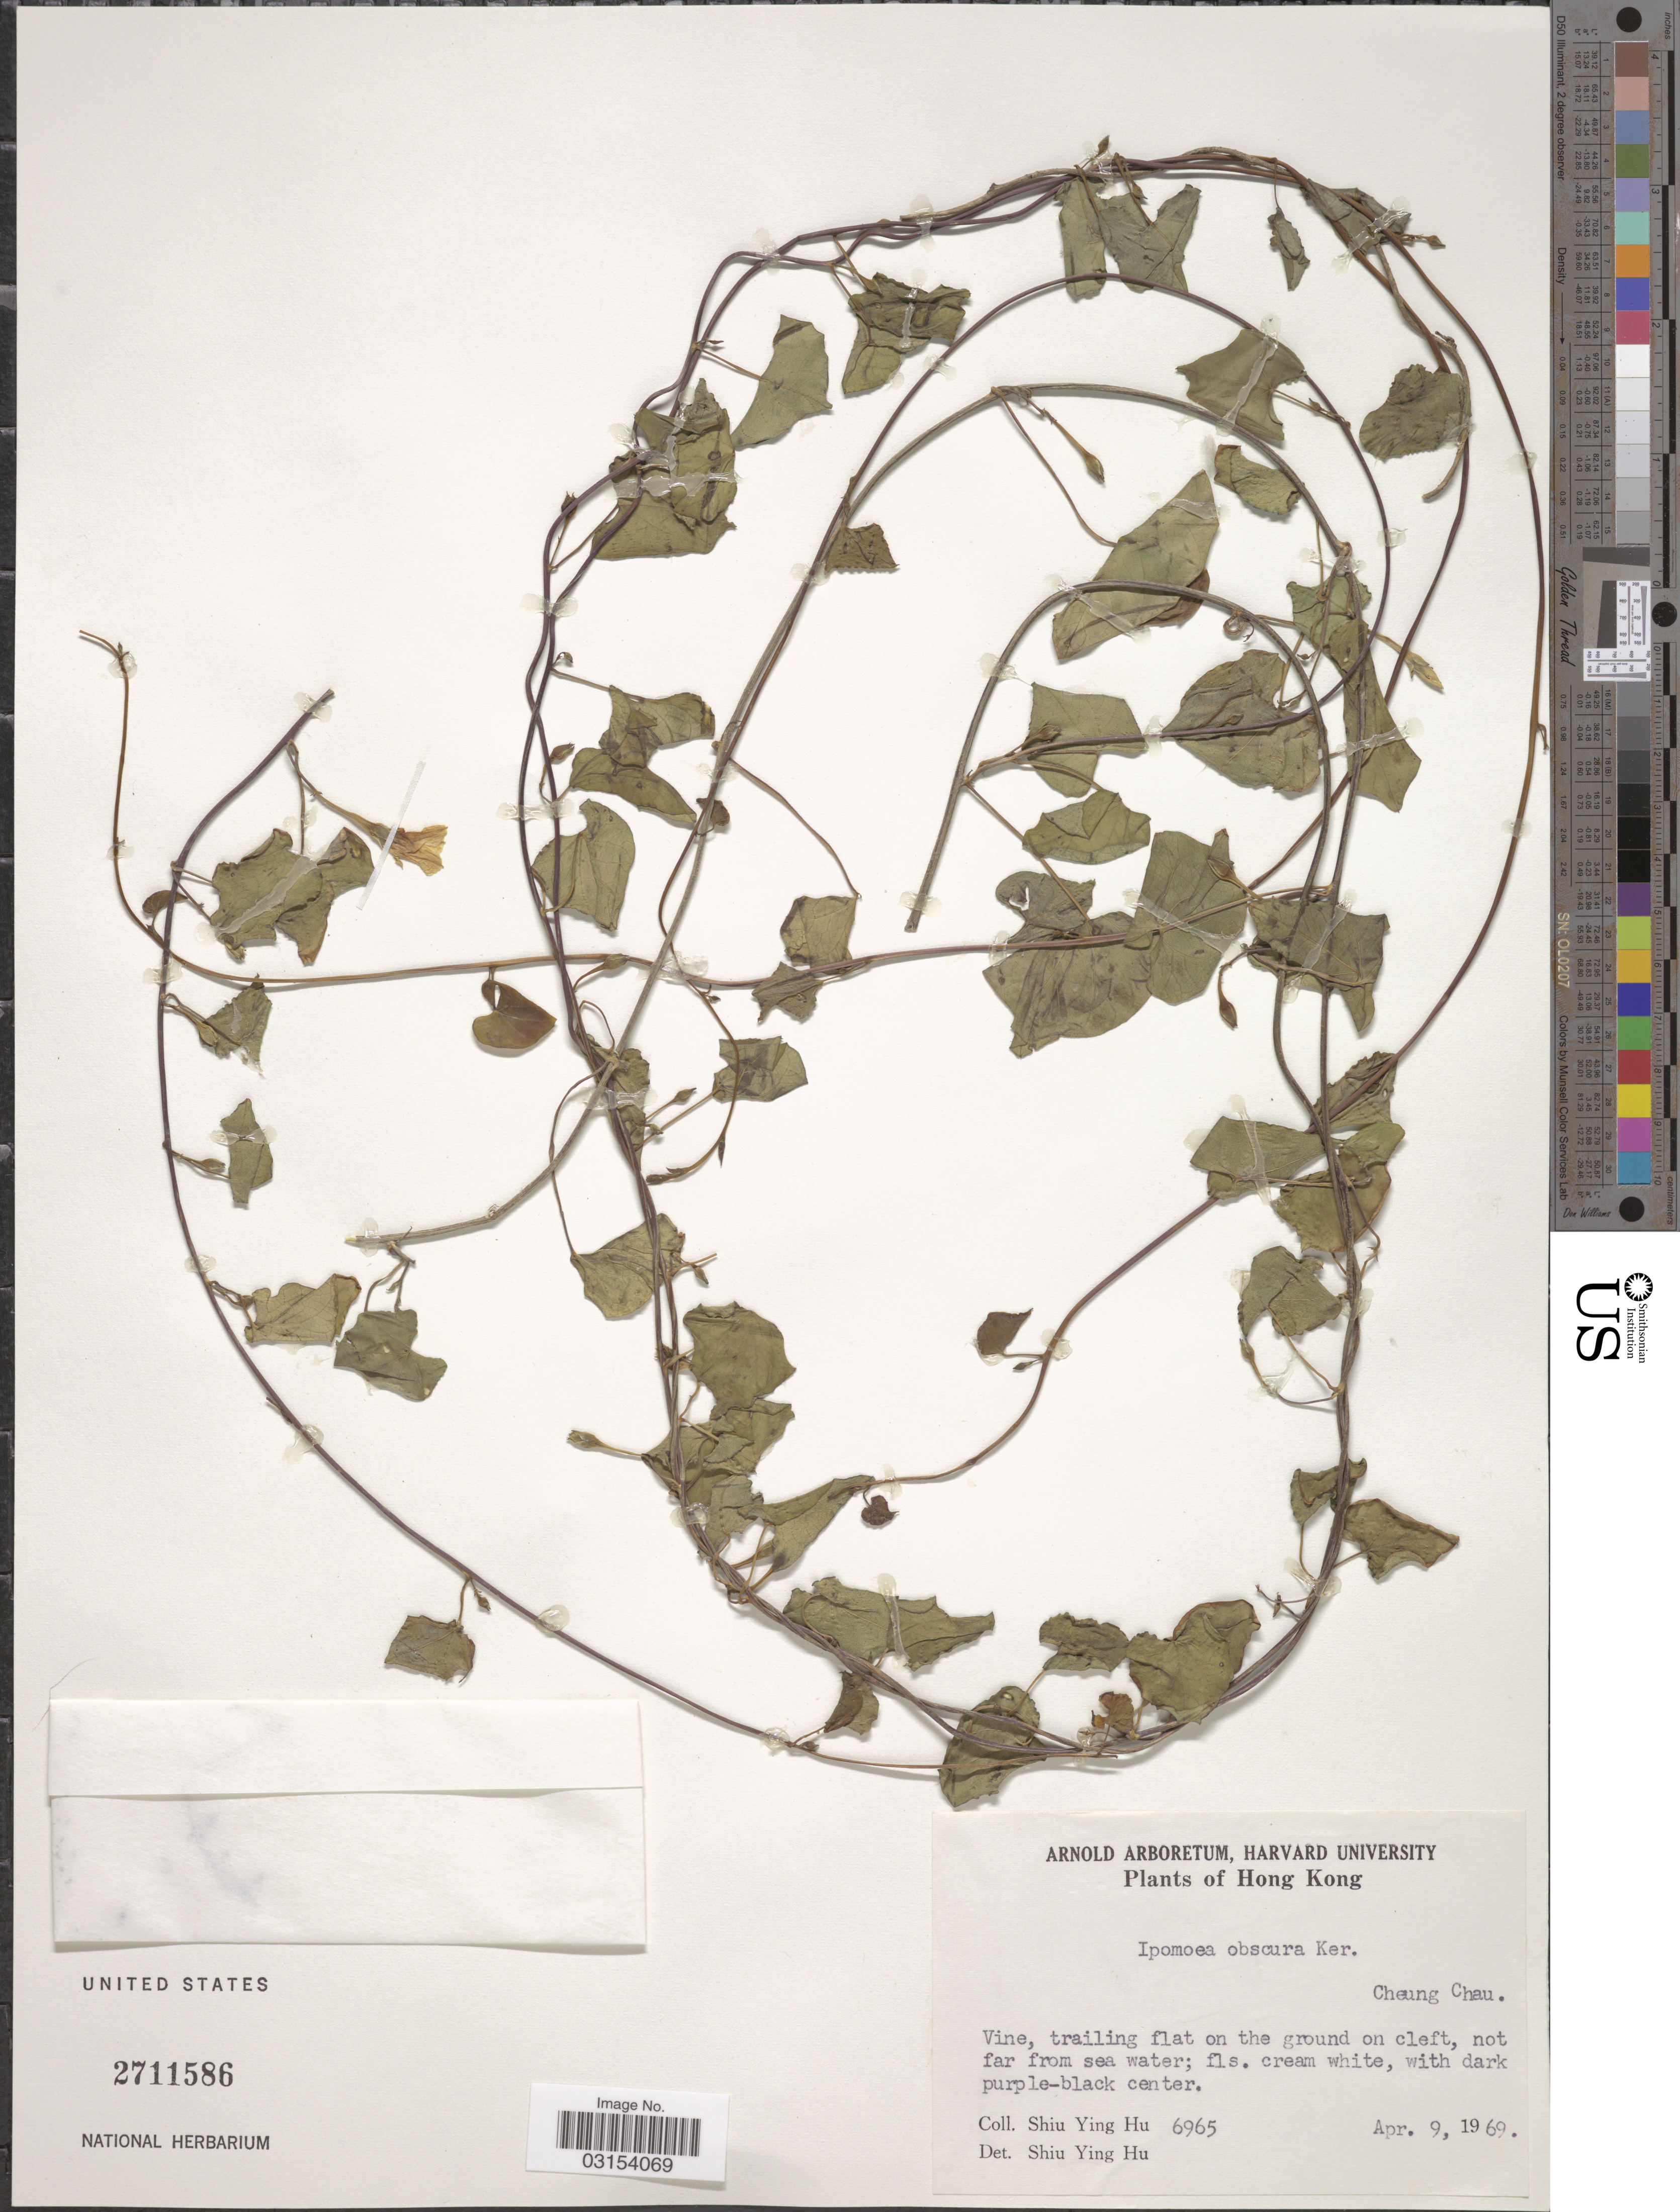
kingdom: Plantae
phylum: Tracheophyta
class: Magnoliopsida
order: Solanales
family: Convolvulaceae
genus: Ipomoea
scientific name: Ipomoea obscura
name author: (L.) Ker Gawl.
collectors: S. Y. Hu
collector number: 6965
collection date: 1969-04-09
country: China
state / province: Hong Kong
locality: Cheung Chau.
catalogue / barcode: US 2711586